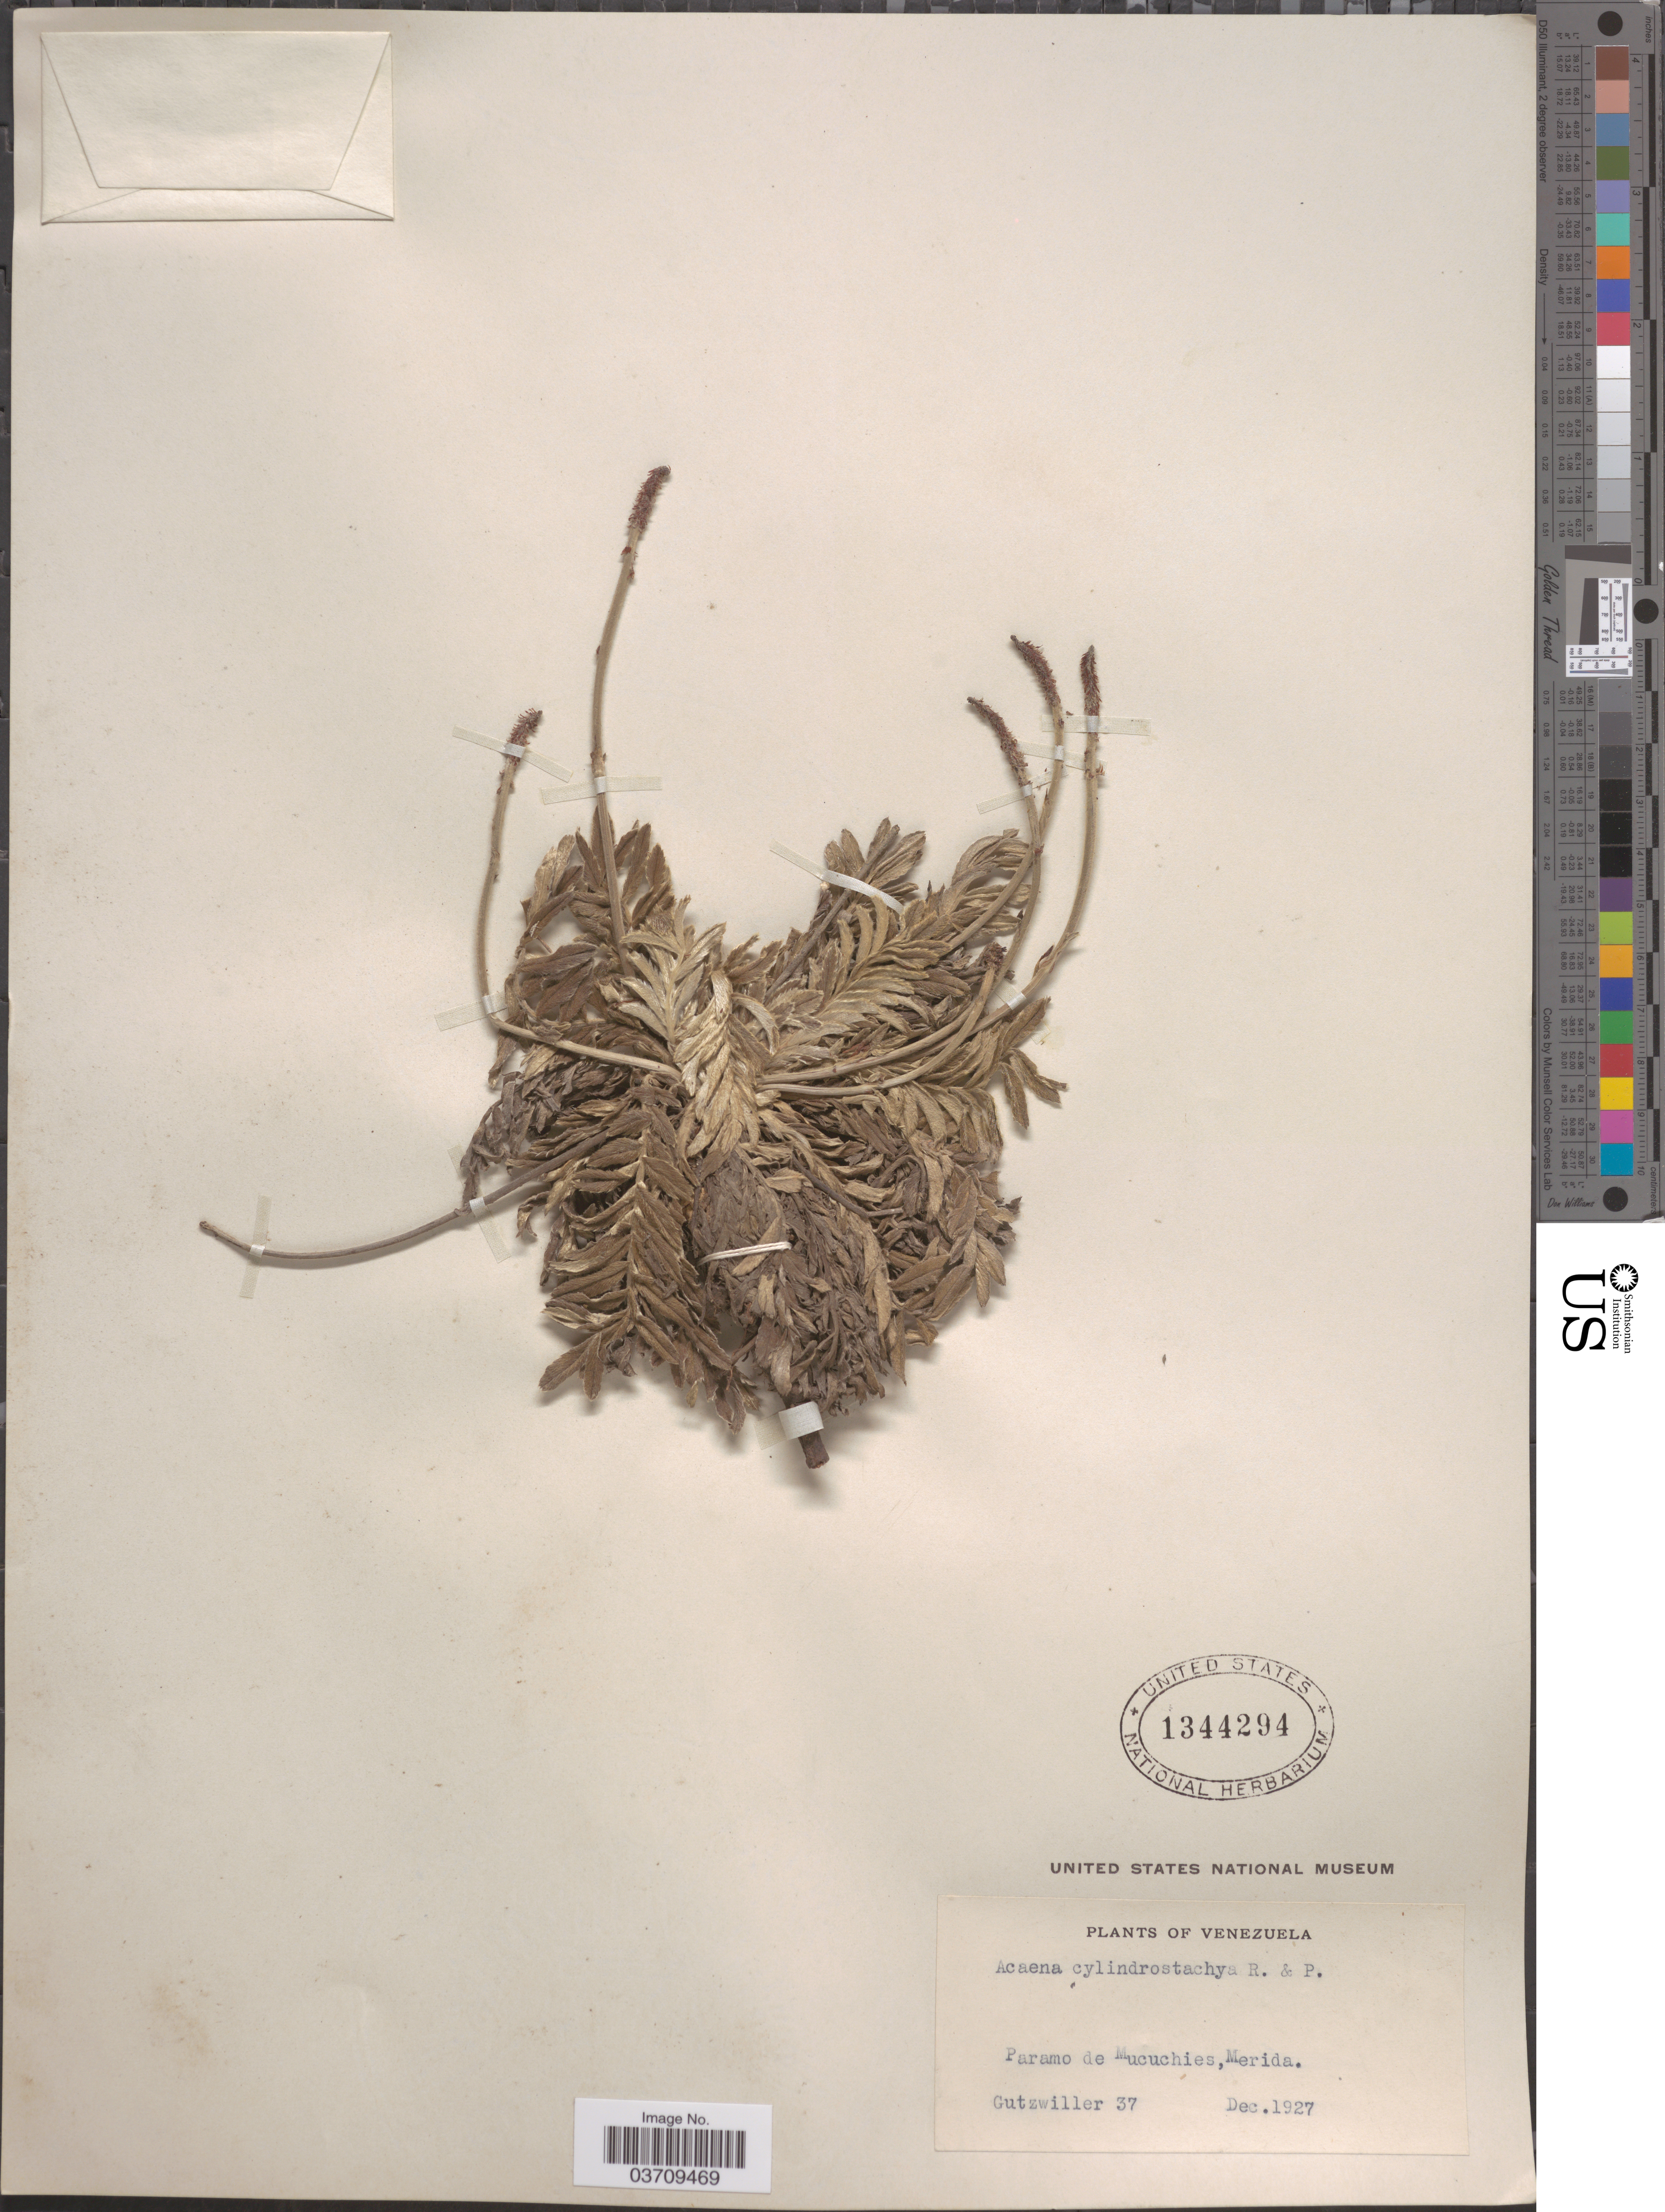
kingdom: Plantae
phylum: Tracheophyta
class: Magnoliopsida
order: Rosales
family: Rosaceae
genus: Acaena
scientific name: Acaena cylindristachya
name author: Ruiz & Pav.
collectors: -. Gutzwiller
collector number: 37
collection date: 1927-12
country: Venezuela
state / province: Merida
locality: Paramo de Mucuchies.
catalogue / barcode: US 1344294